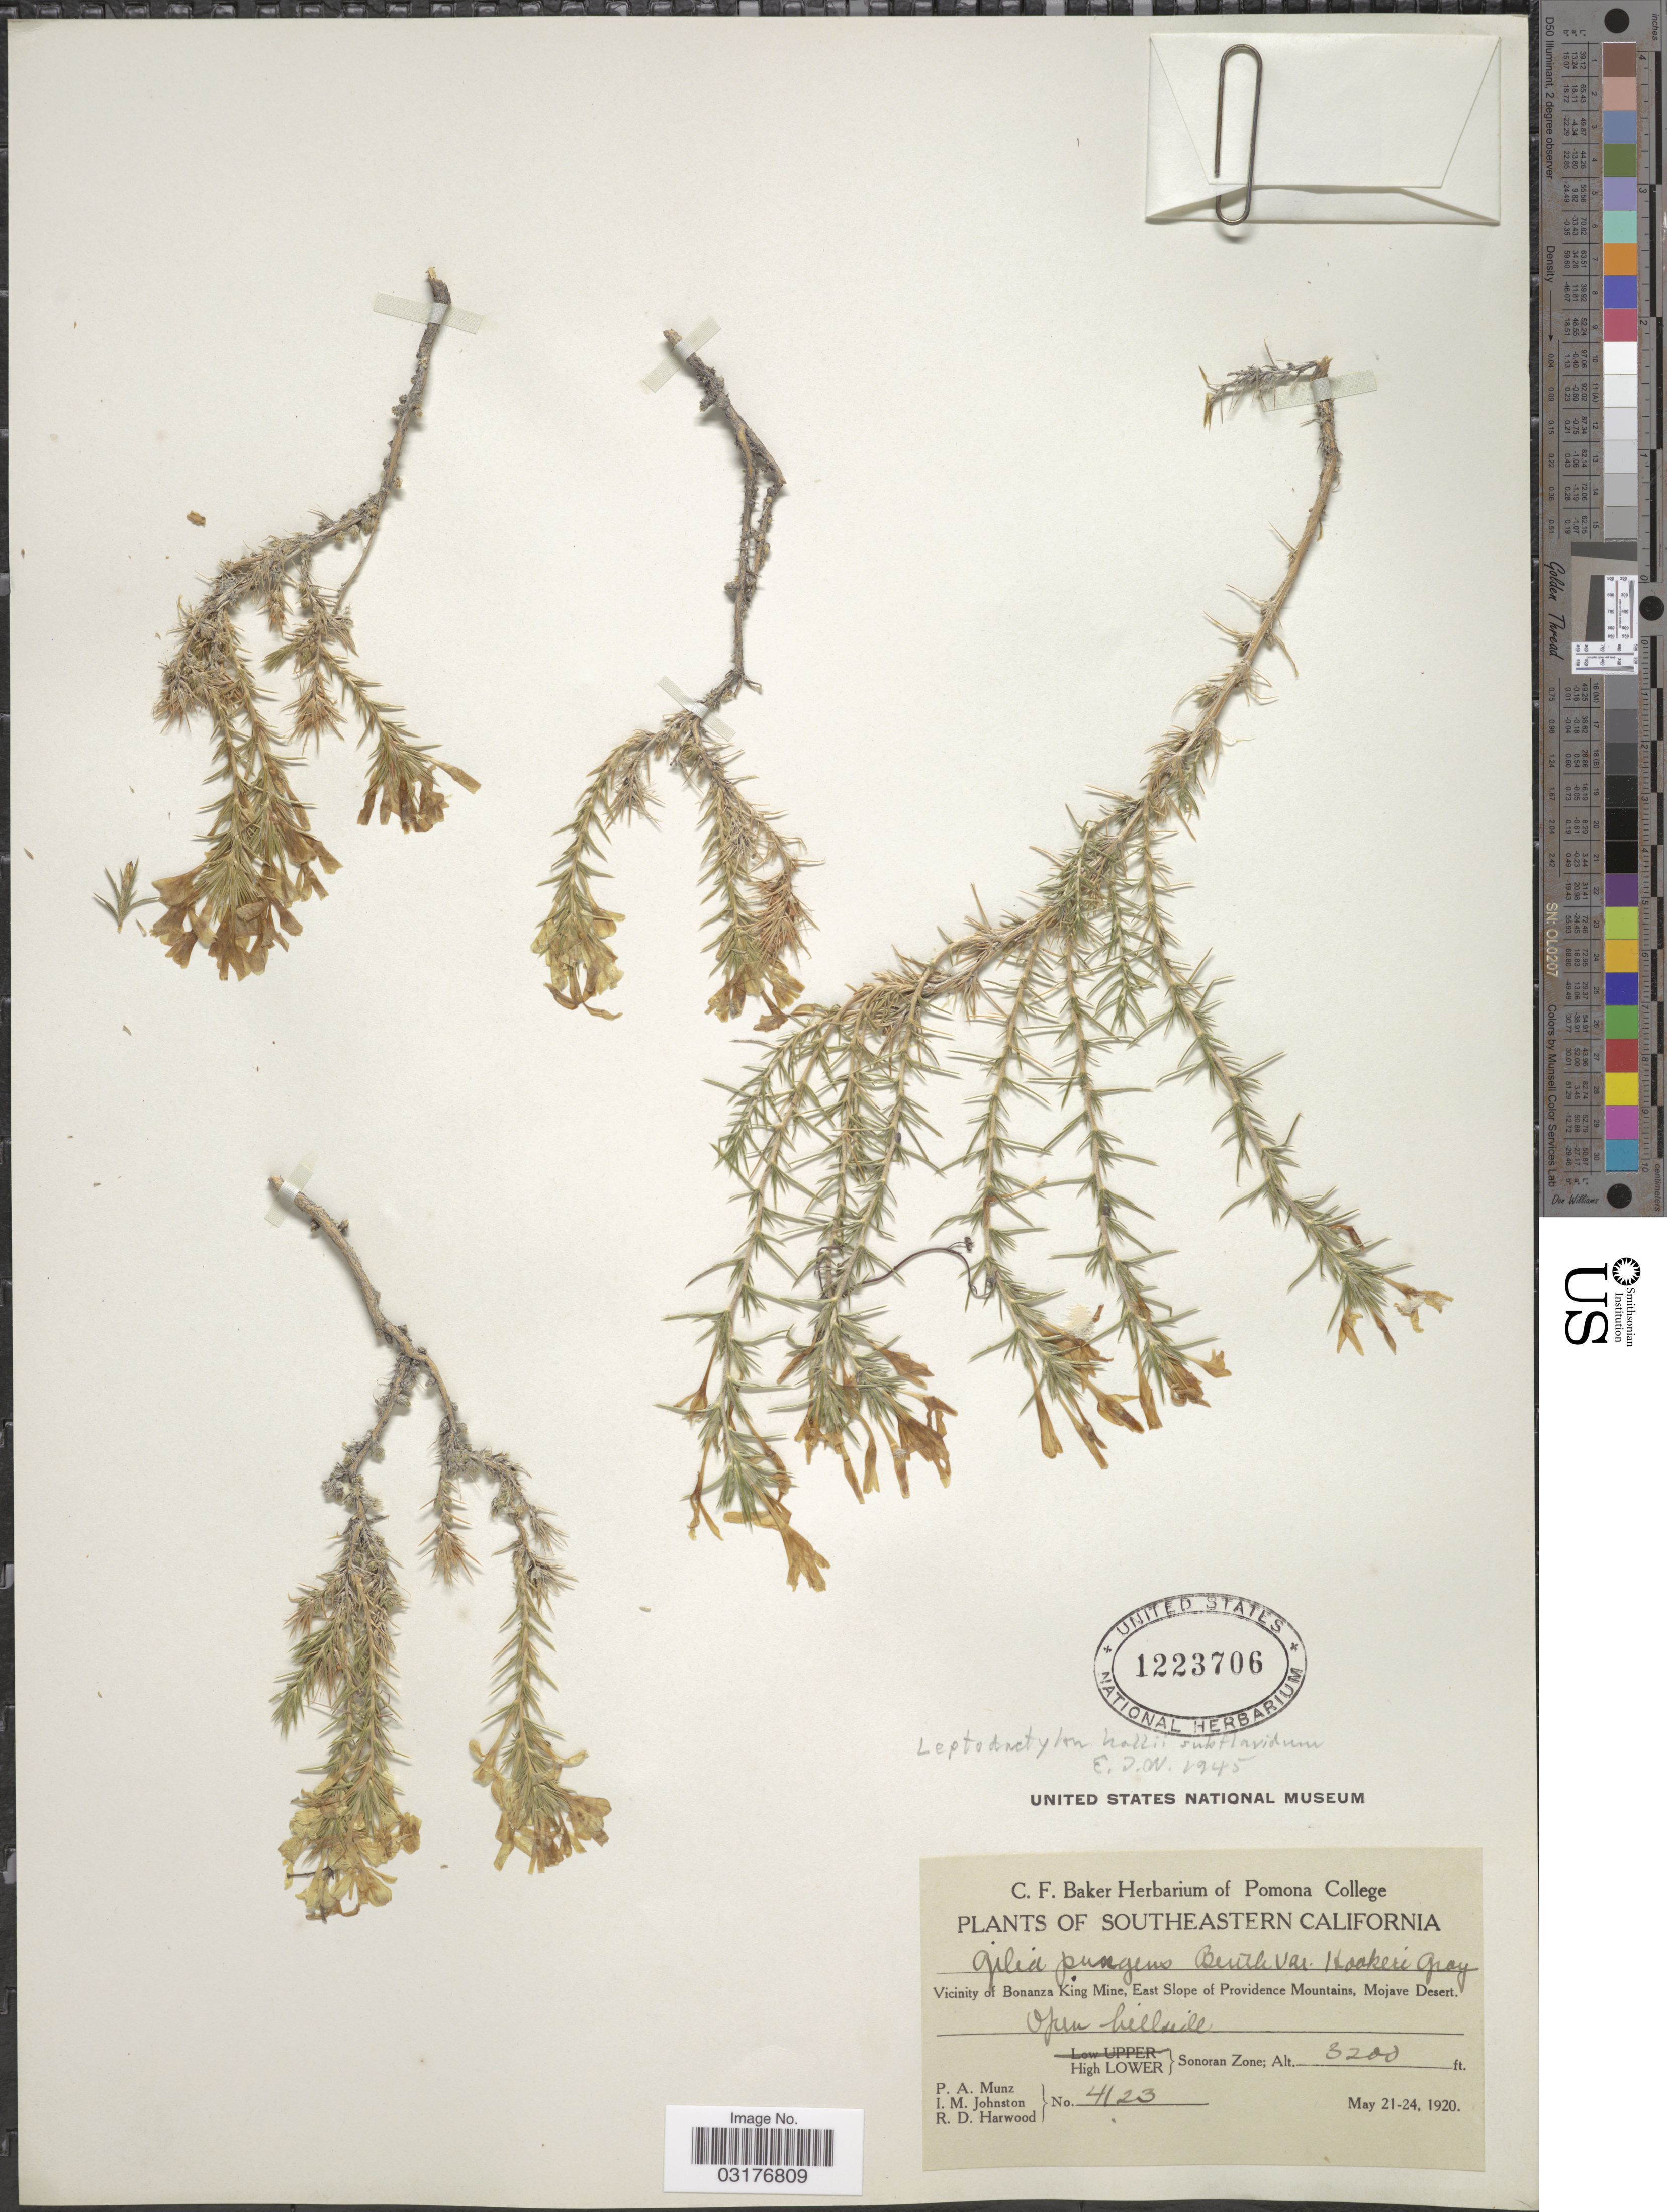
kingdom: Plantae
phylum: Tracheophyta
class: Magnoliopsida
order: Ericales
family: Polemoniaceae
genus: Linanthus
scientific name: Linanthus pungens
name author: (Torr.) J.M. Porter & L.A. Johnson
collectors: P. A. Munz, I.M. Johnston & R. Harwood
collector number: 4123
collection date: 1920-05-21/1920-05-24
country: United States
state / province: California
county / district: San Bernardino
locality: Southeastern California. Vicinity of Bonanza King Mine, East Slope of Providence Mountains, Mojave Desert. High Lower Sonoran Zone.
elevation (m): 975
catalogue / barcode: US 1223706